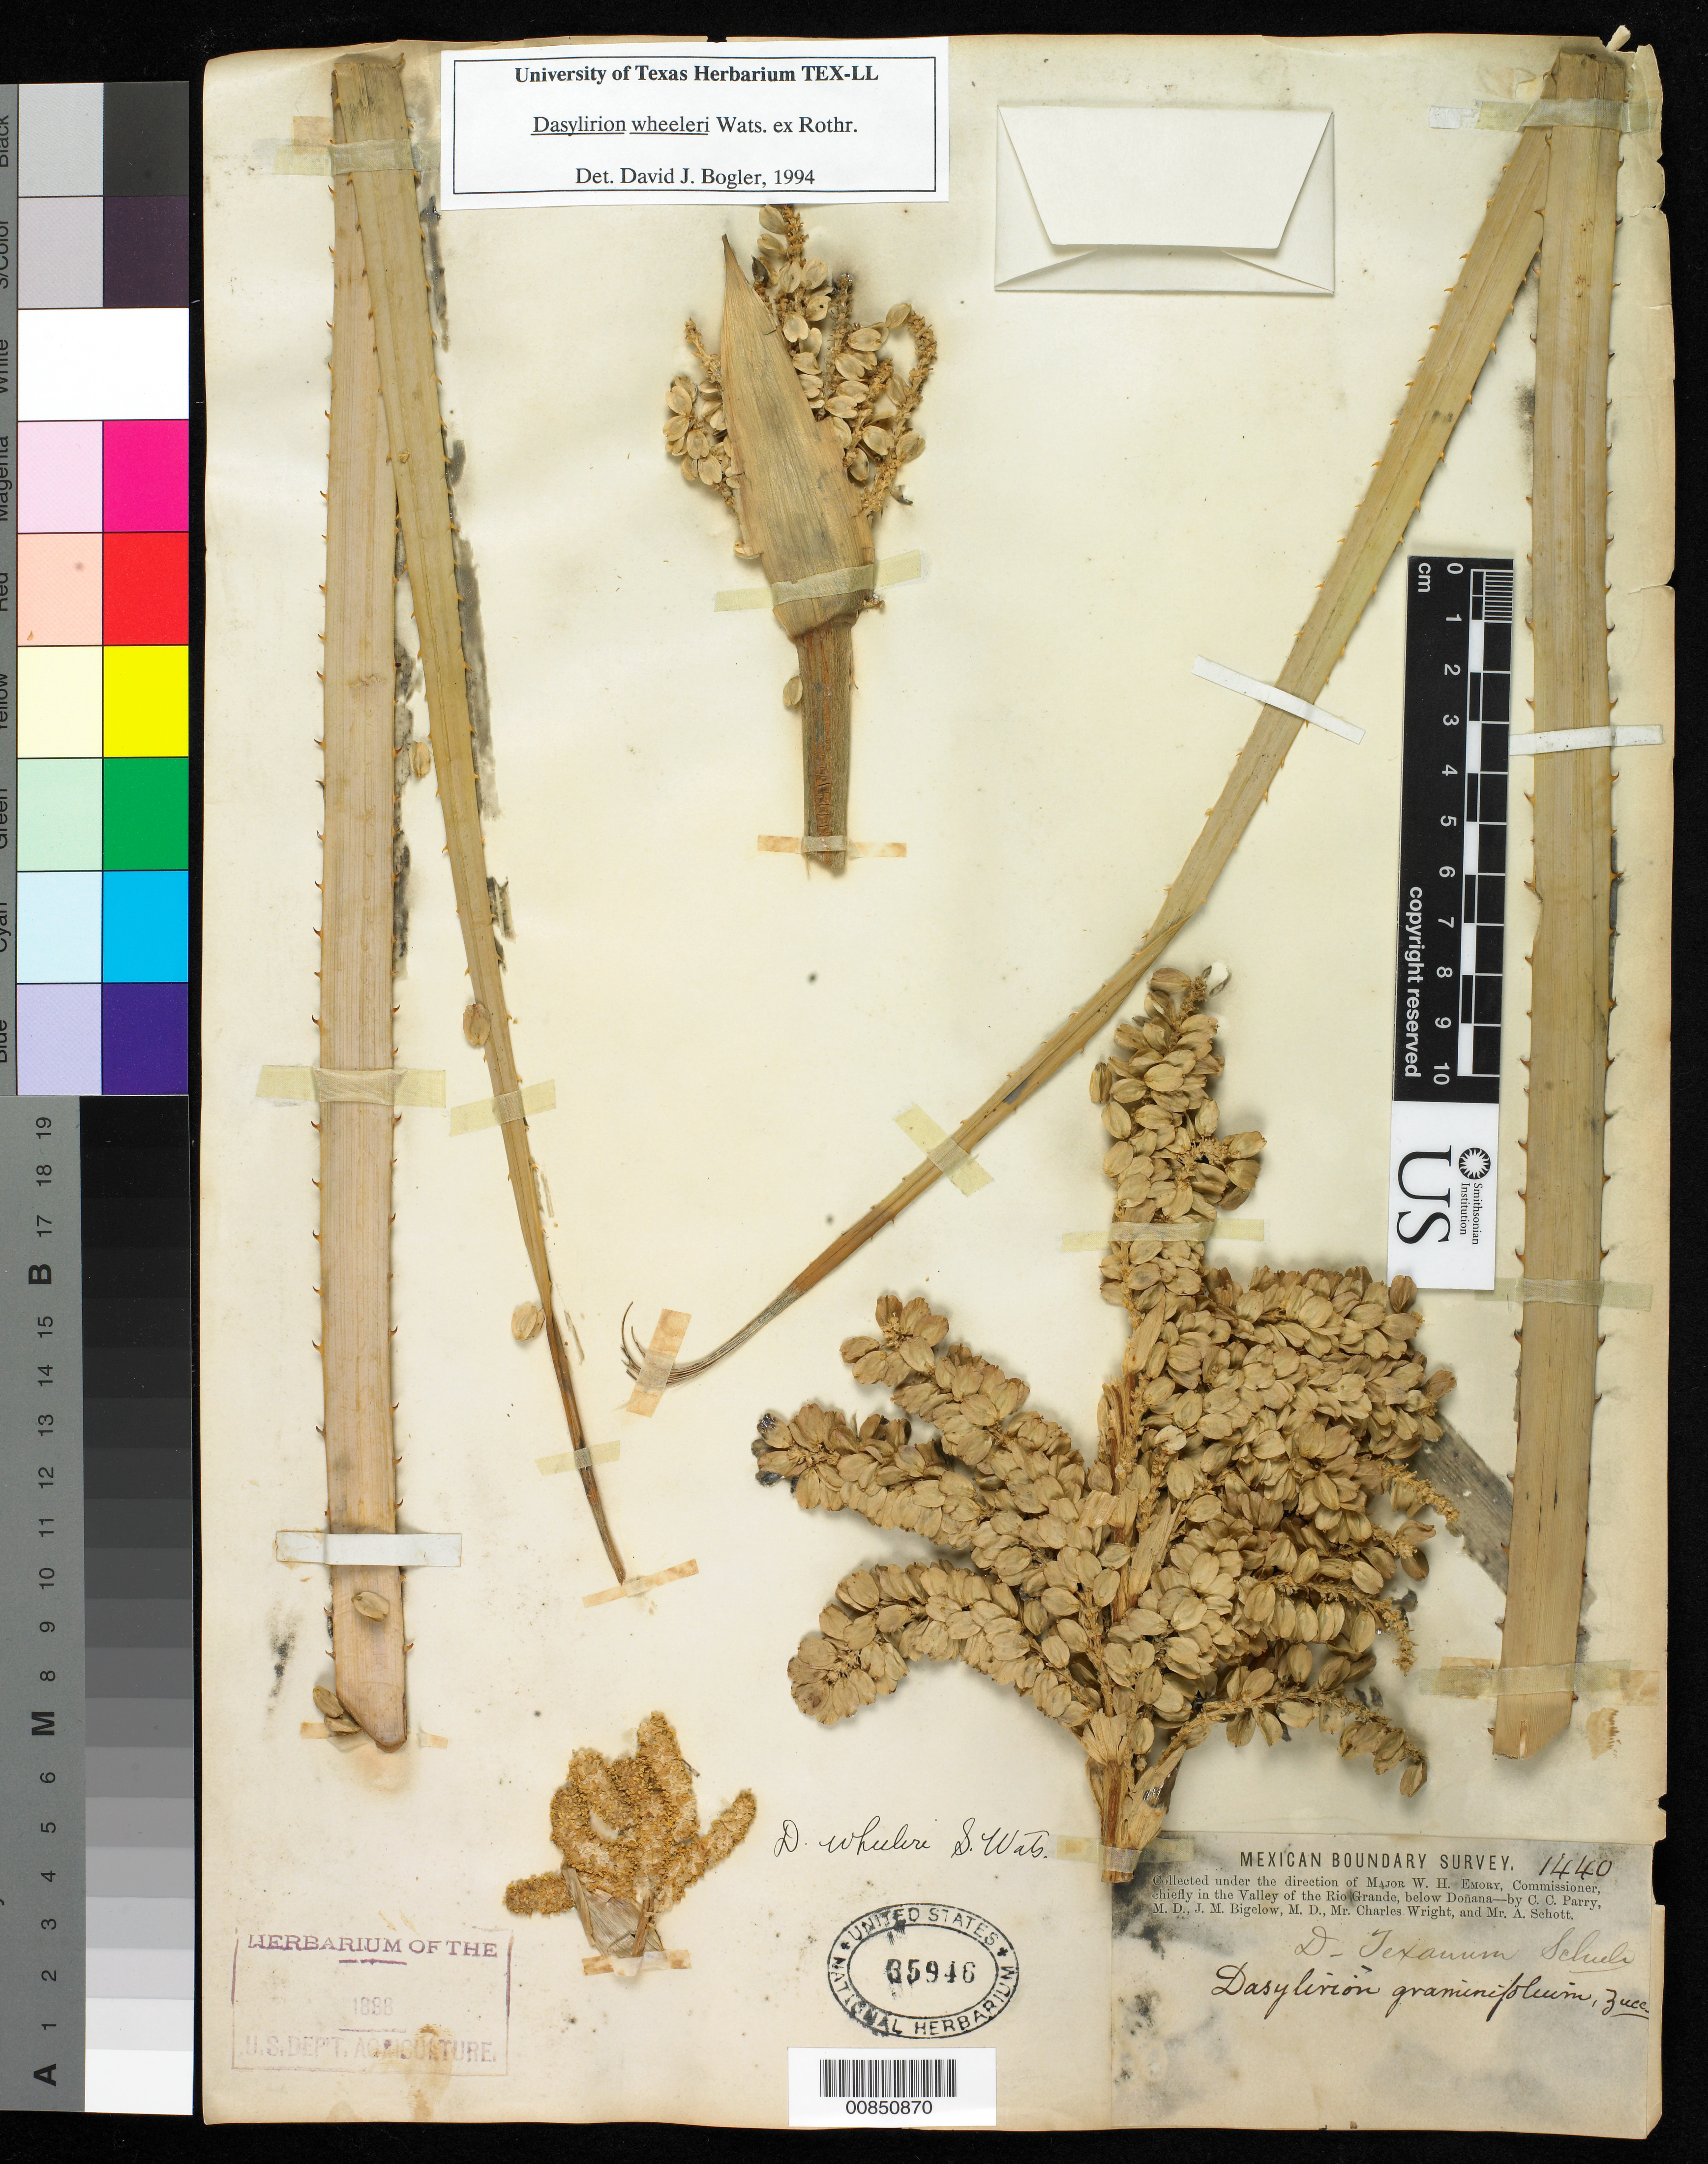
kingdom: Plantae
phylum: Tracheophyta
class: Liliopsida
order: Asparagales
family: Asparagaceae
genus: Dasylirion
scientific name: Dasylirion wheeleri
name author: S. Watson ex Rothr.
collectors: C. C. Parry, J. M. Bigelow, C. Wright & A. C. V. Schott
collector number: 1440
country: United States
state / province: New Mexico / Texas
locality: Valley of the Rio Grande, below Doñana.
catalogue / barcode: US 35946